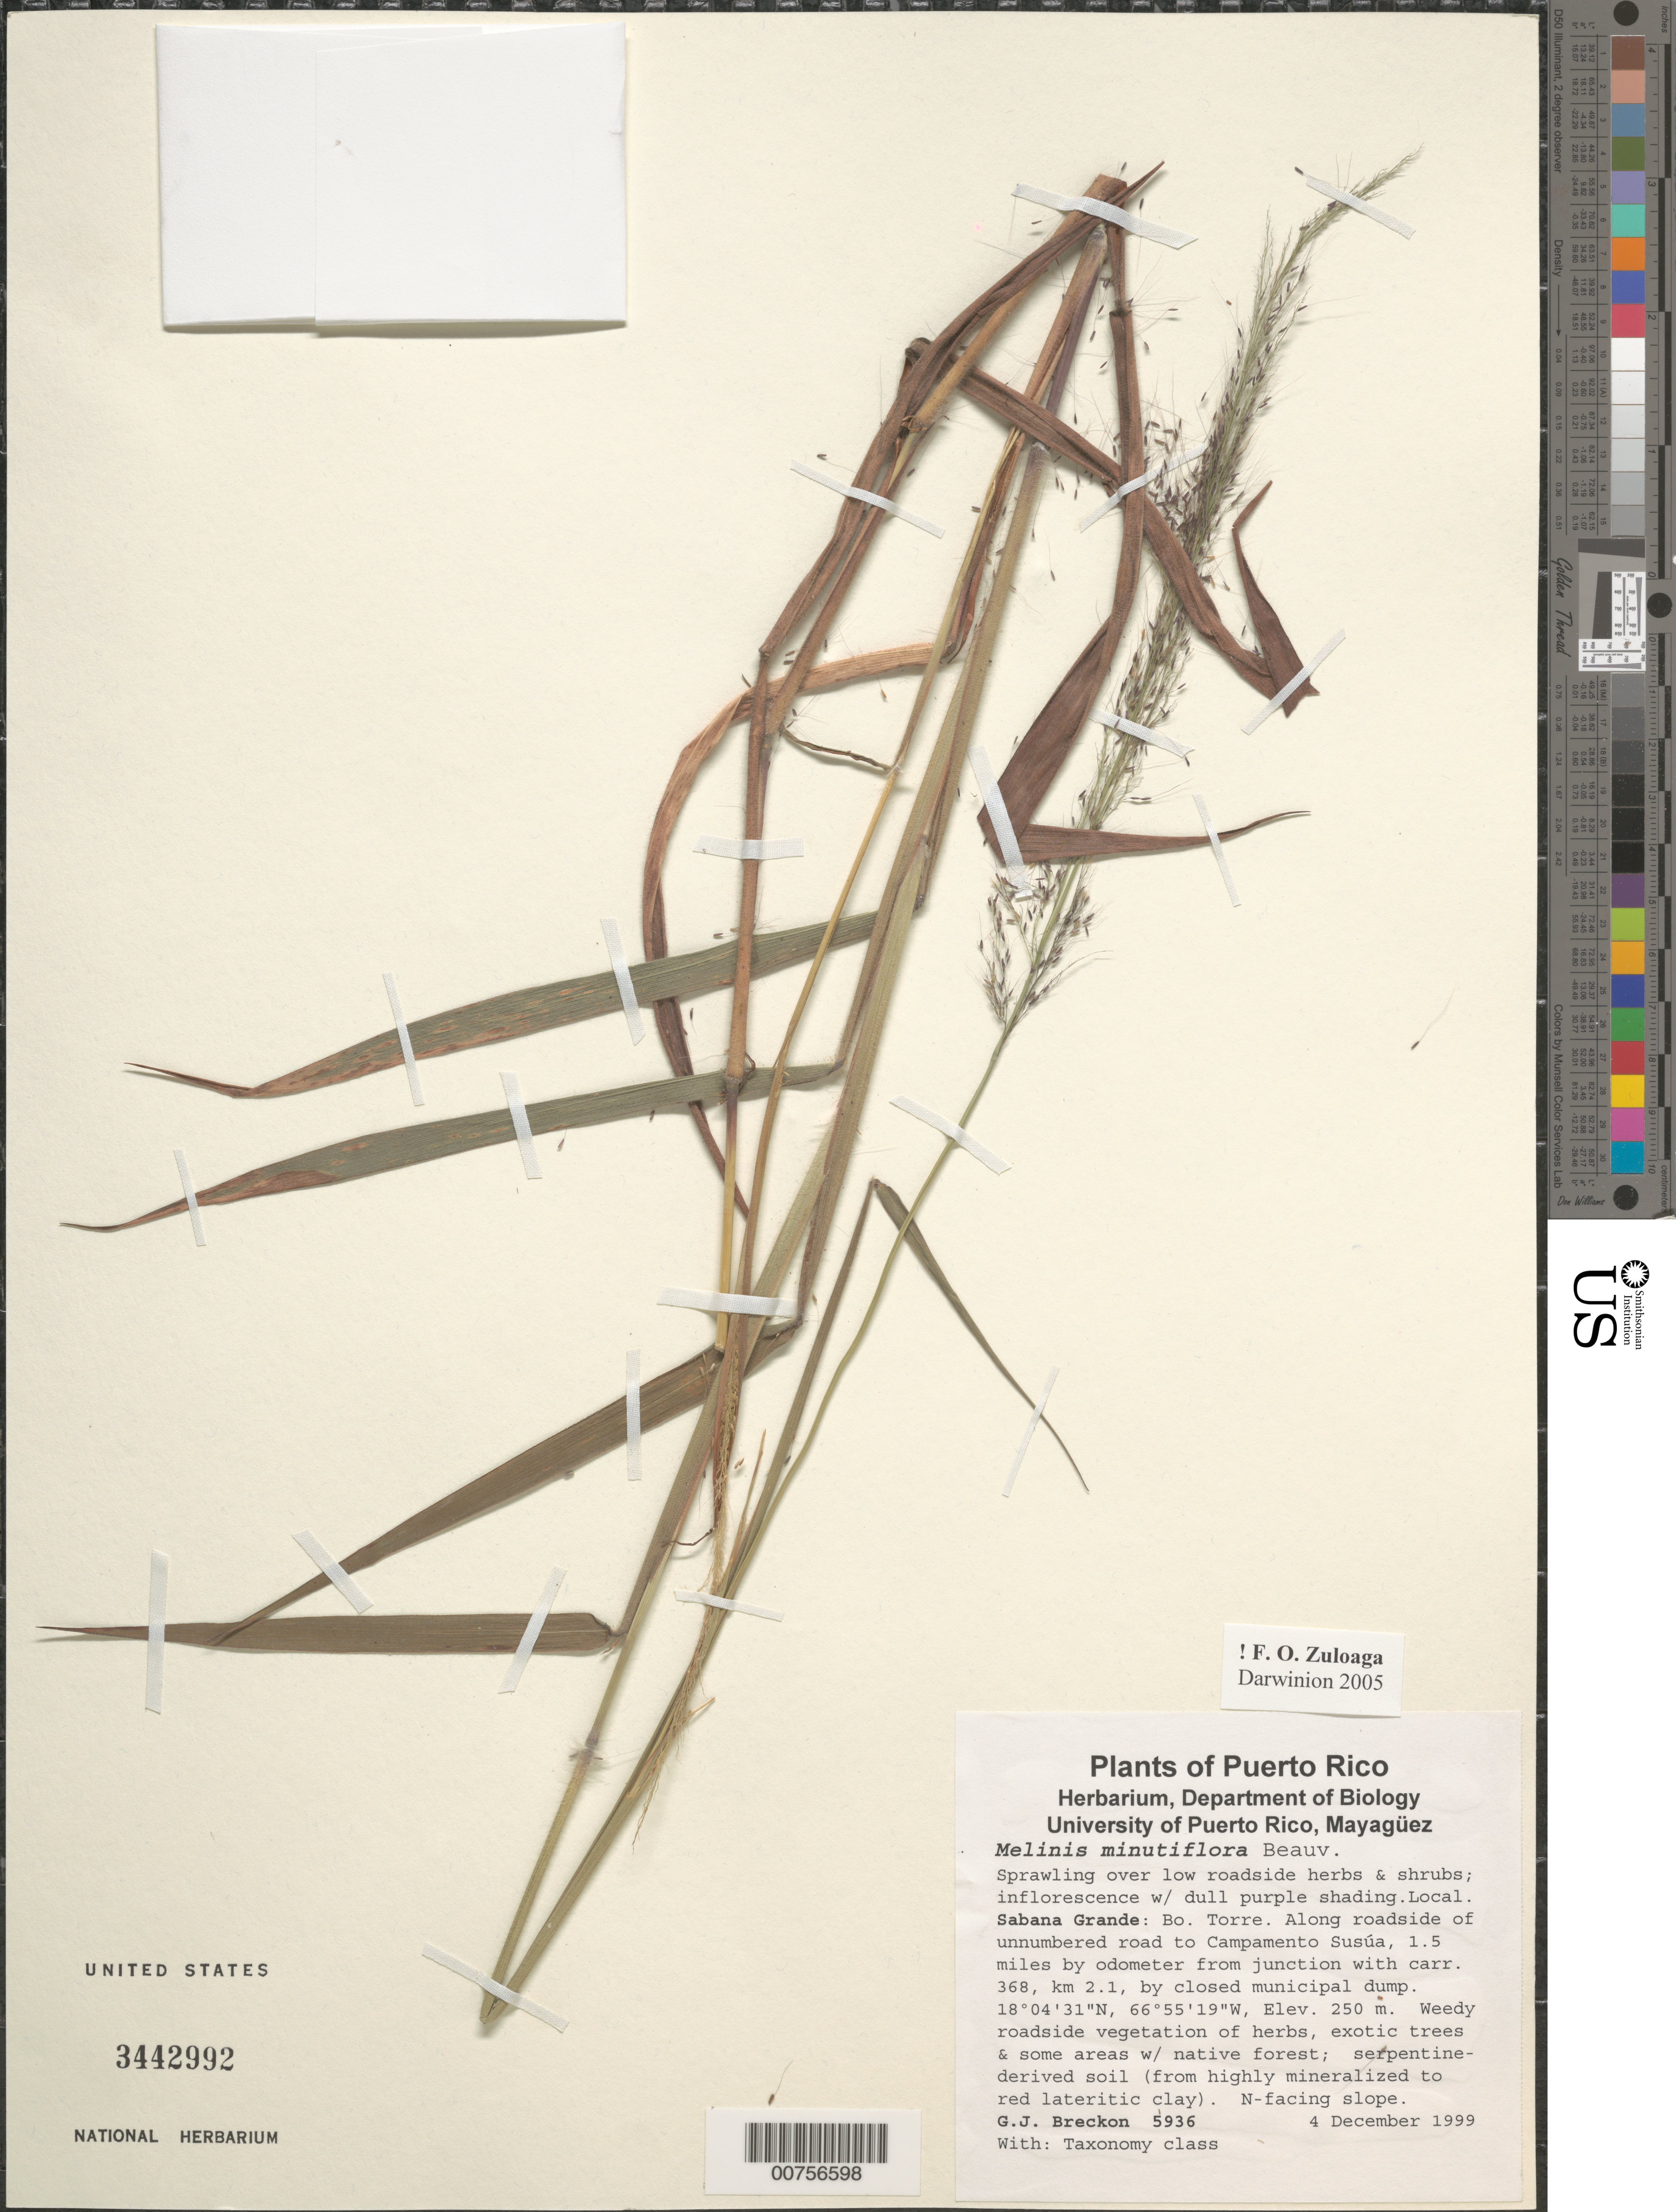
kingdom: Plantae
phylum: Tracheophyta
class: Liliopsida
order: Poales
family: Poaceae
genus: Melinis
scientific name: Melinis minutiflora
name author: P. Beauv.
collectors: G. J. Breckon & Taxonomy class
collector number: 5936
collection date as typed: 04 Dec 1999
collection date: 1999-12-04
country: Puerto Rico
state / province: Sabana Grande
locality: Sabana Grande: Bo. Torre. Along roadside of unnumbered road to Campamento Susuá, 1.5 miles by odometer from junction with carr. 368, km 2.1, by closed municipal dump.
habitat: Weedy roadside vegetation of herbs; exotic trees and some areas with native forest; serpentine derived soil.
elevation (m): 250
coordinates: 18.07527778, -66.92194444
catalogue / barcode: US 3442992